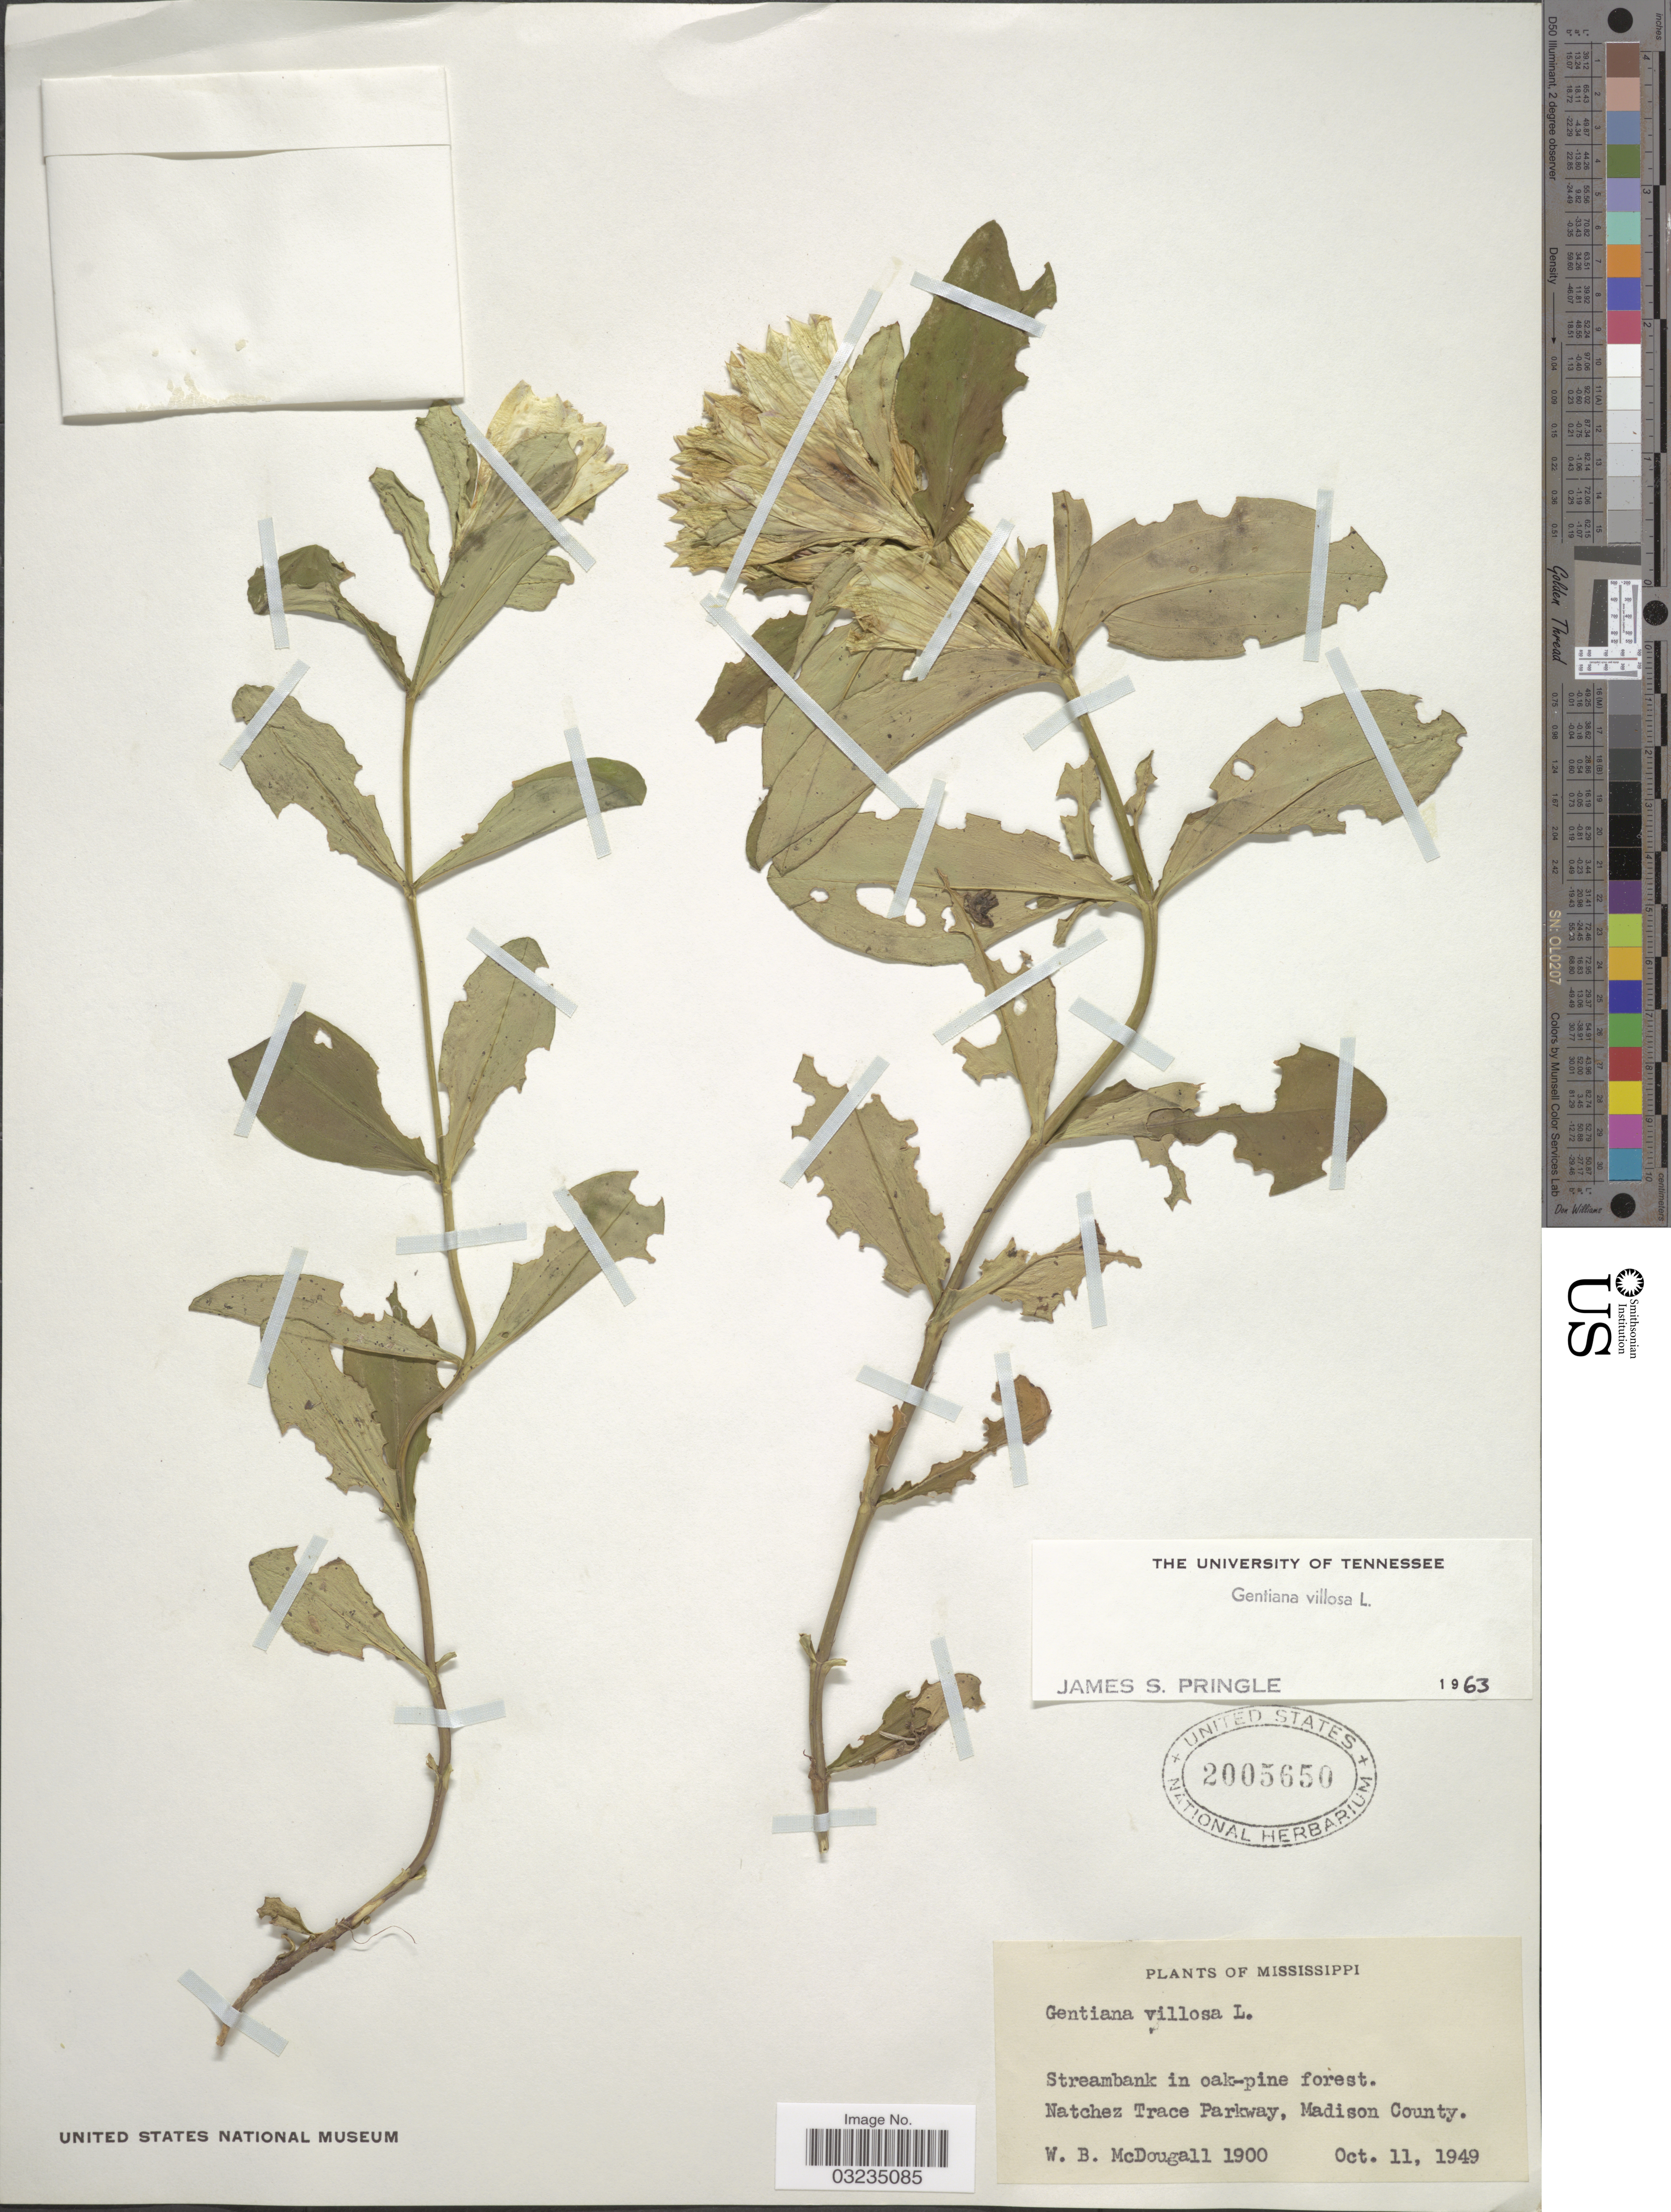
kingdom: Plantae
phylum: Tracheophyta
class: Magnoliopsida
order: Gentianales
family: Gentianaceae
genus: Gentiana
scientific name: Gentiana villosa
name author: L.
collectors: W. B. McDougall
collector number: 1900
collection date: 1949-10-11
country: United States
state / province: Mississippi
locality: Natchez Trace Parkway, Madison County.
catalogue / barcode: US 2005650